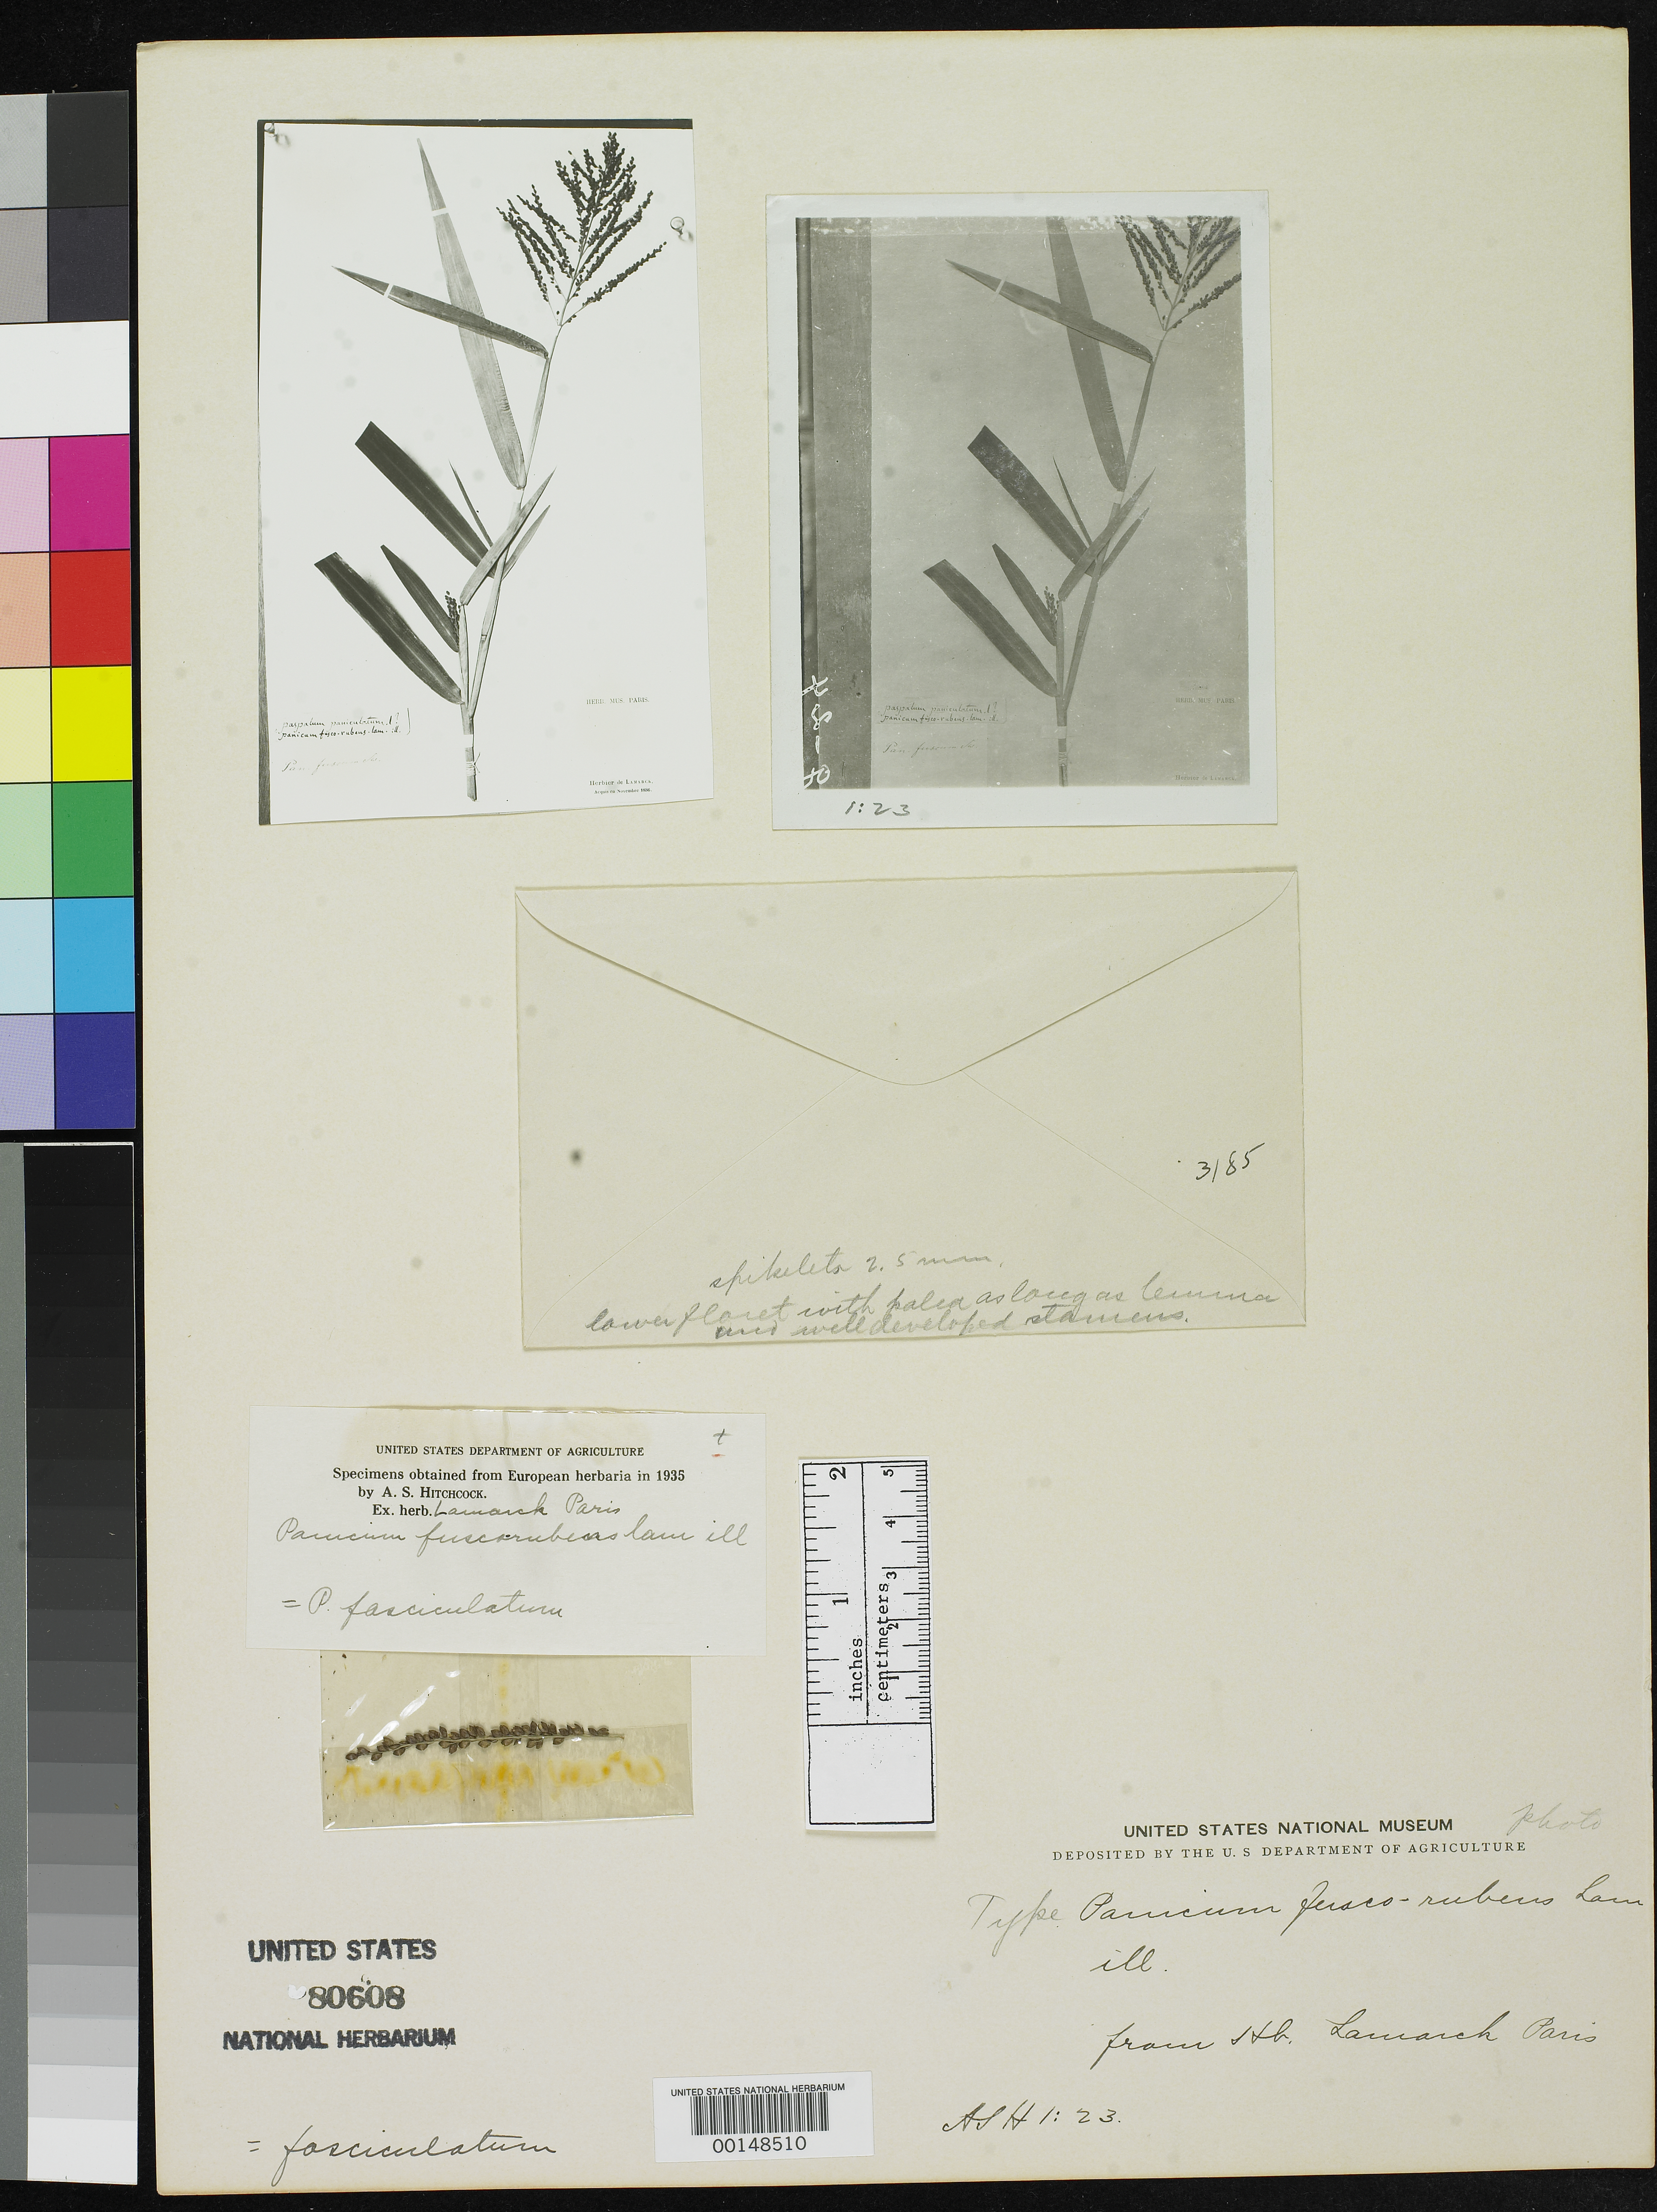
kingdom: Plantae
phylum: Tracheophyta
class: Liliopsida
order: Poales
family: Poaceae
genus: Panicum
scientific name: Panicum fusco-rubens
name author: Lam.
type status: Type Fragment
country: Philippines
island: Luzon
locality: Carabao Islet.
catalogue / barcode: US 80608